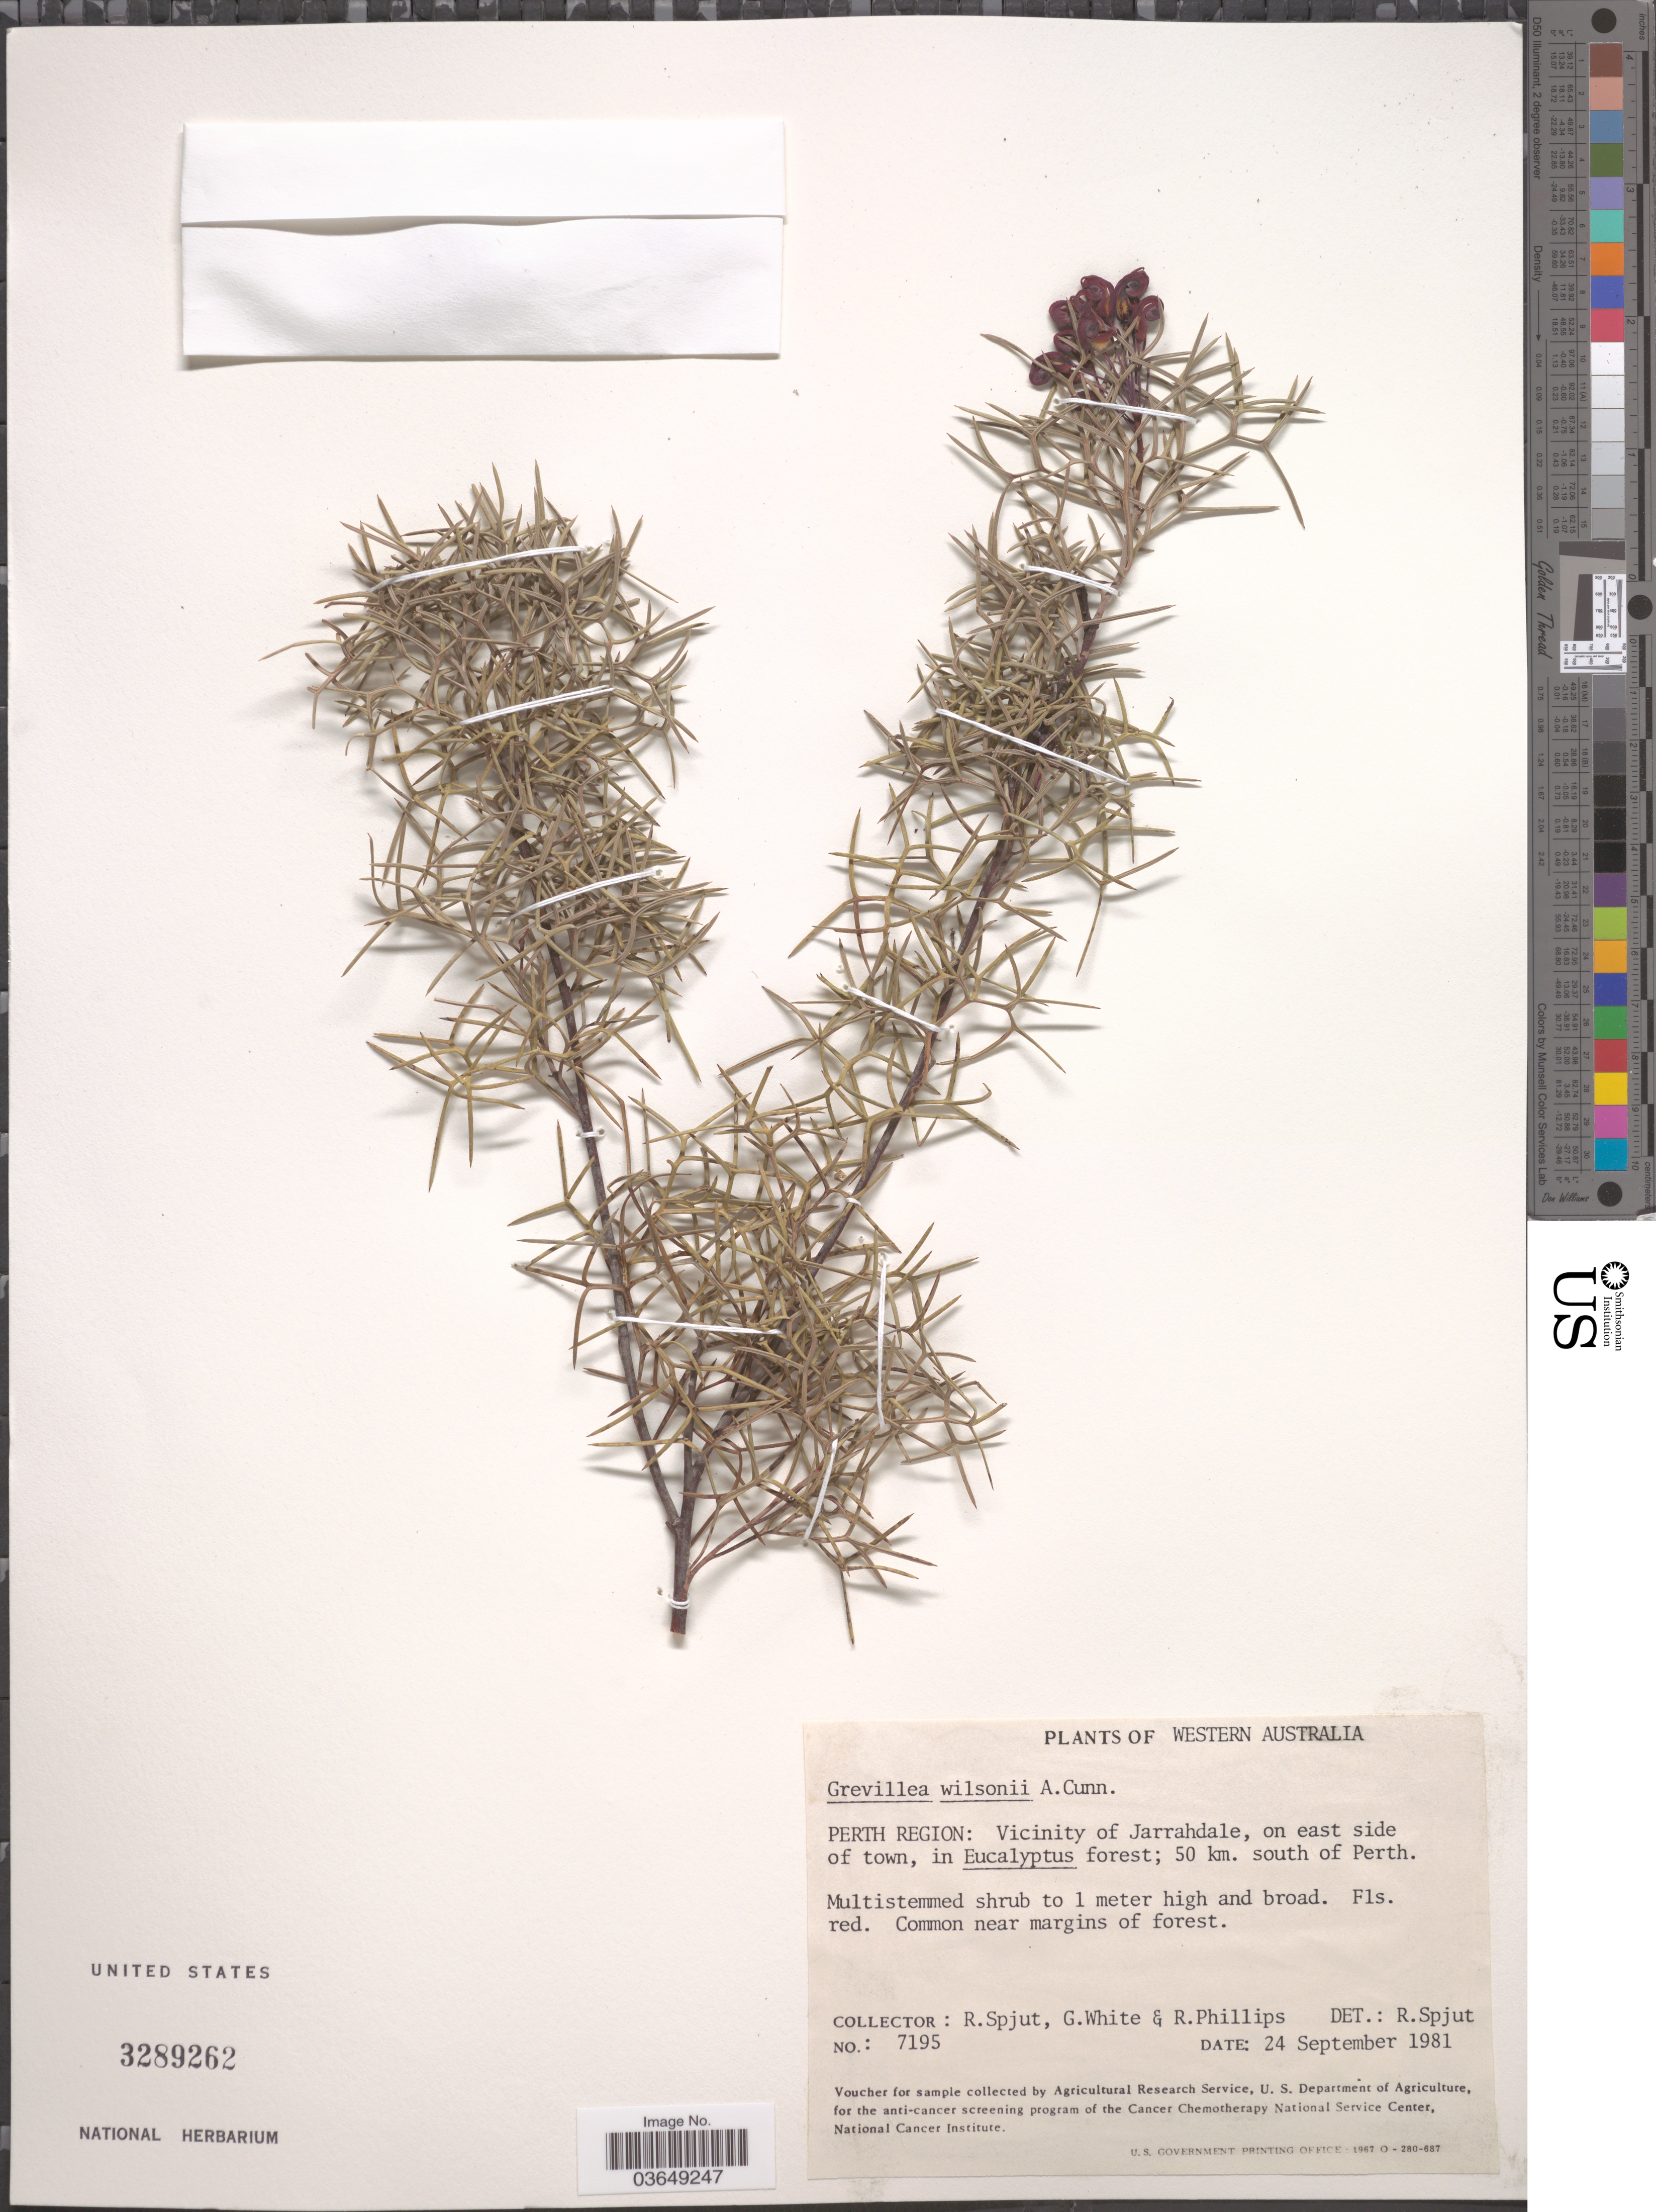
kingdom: Plantae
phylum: Tracheophyta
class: Magnoliopsida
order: Proteales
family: Proteaceae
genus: Grevillea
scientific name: Grevillea wilsonii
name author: A. Cunn.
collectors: R. Spjut, G. White & R. Phillips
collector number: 7195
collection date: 1981-09-24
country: Australia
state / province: Western Australia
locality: Perth Region: Vicinity of Jarrahdale, on east side of town, south of Perth.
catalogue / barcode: US 3289262